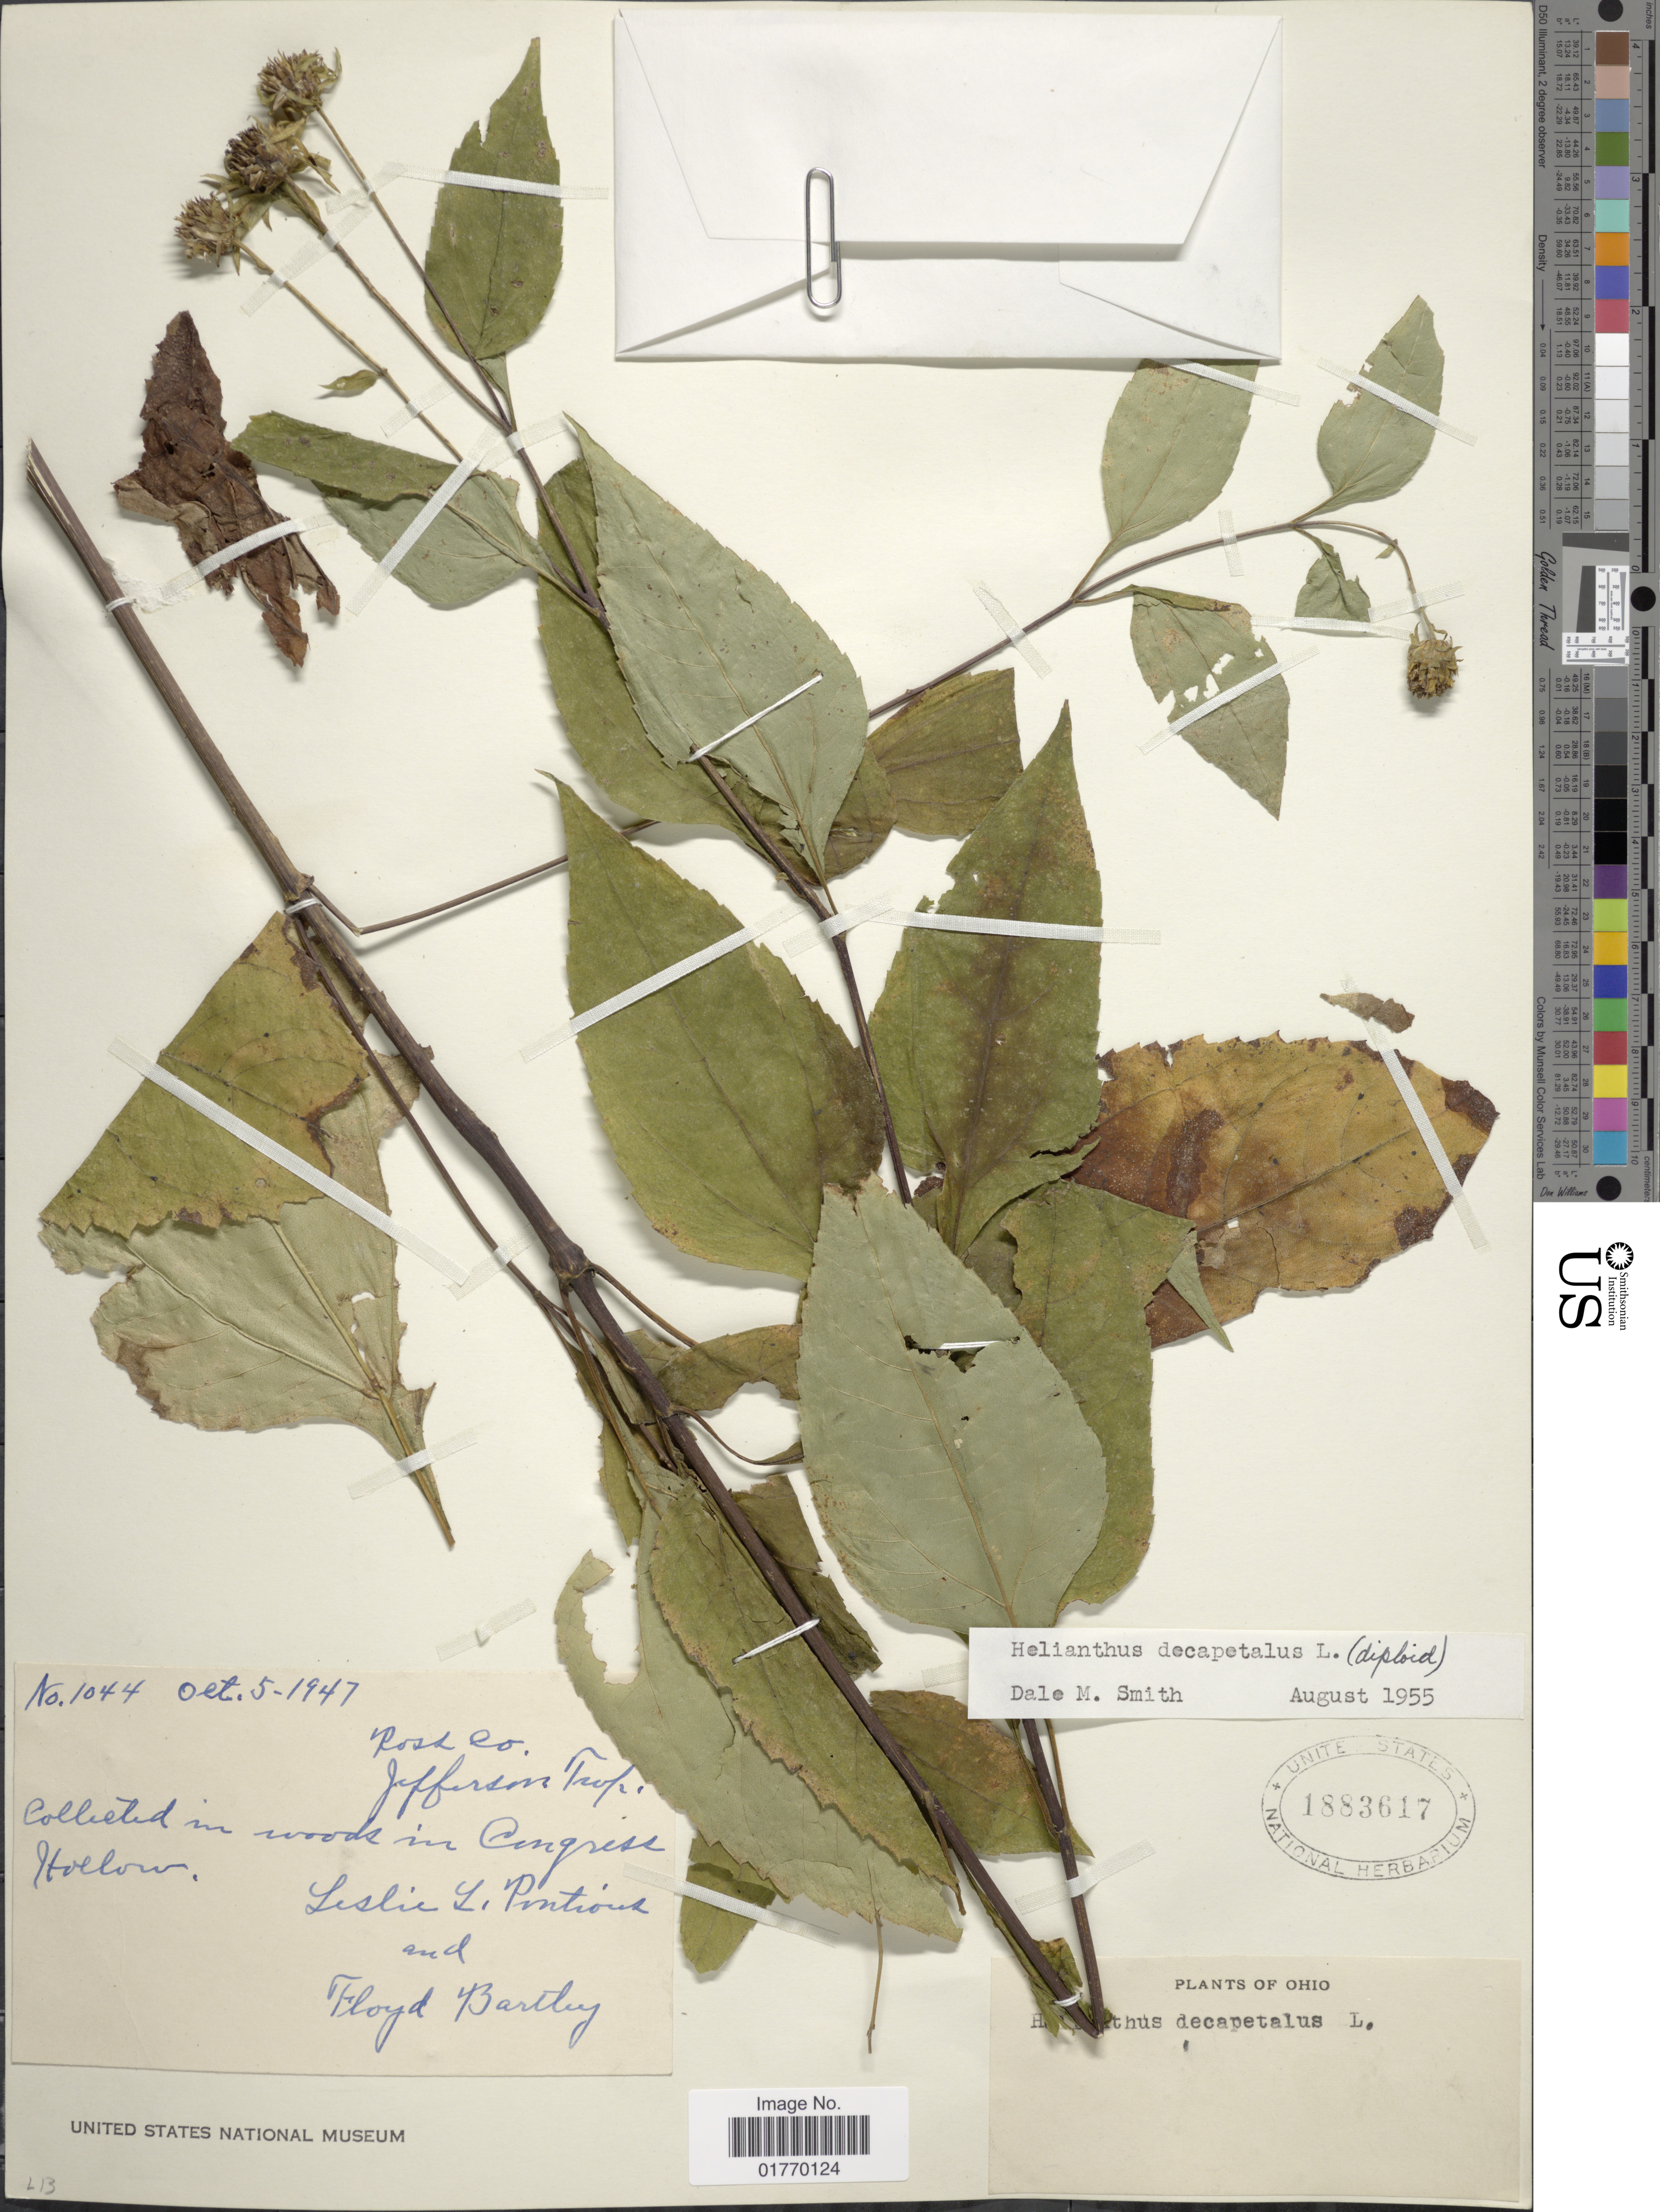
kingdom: Plantae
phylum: Tracheophyta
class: Magnoliopsida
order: Asterales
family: Asteraceae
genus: Helianthus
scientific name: Helianthus decapetalus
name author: L.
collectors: L. L. Pontious & F. Bartley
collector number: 1044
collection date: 1947-10-05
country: United States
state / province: Ohio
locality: Rost Co., Jefferson Trop., In woods in Congress Hollow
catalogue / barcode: US 1883617